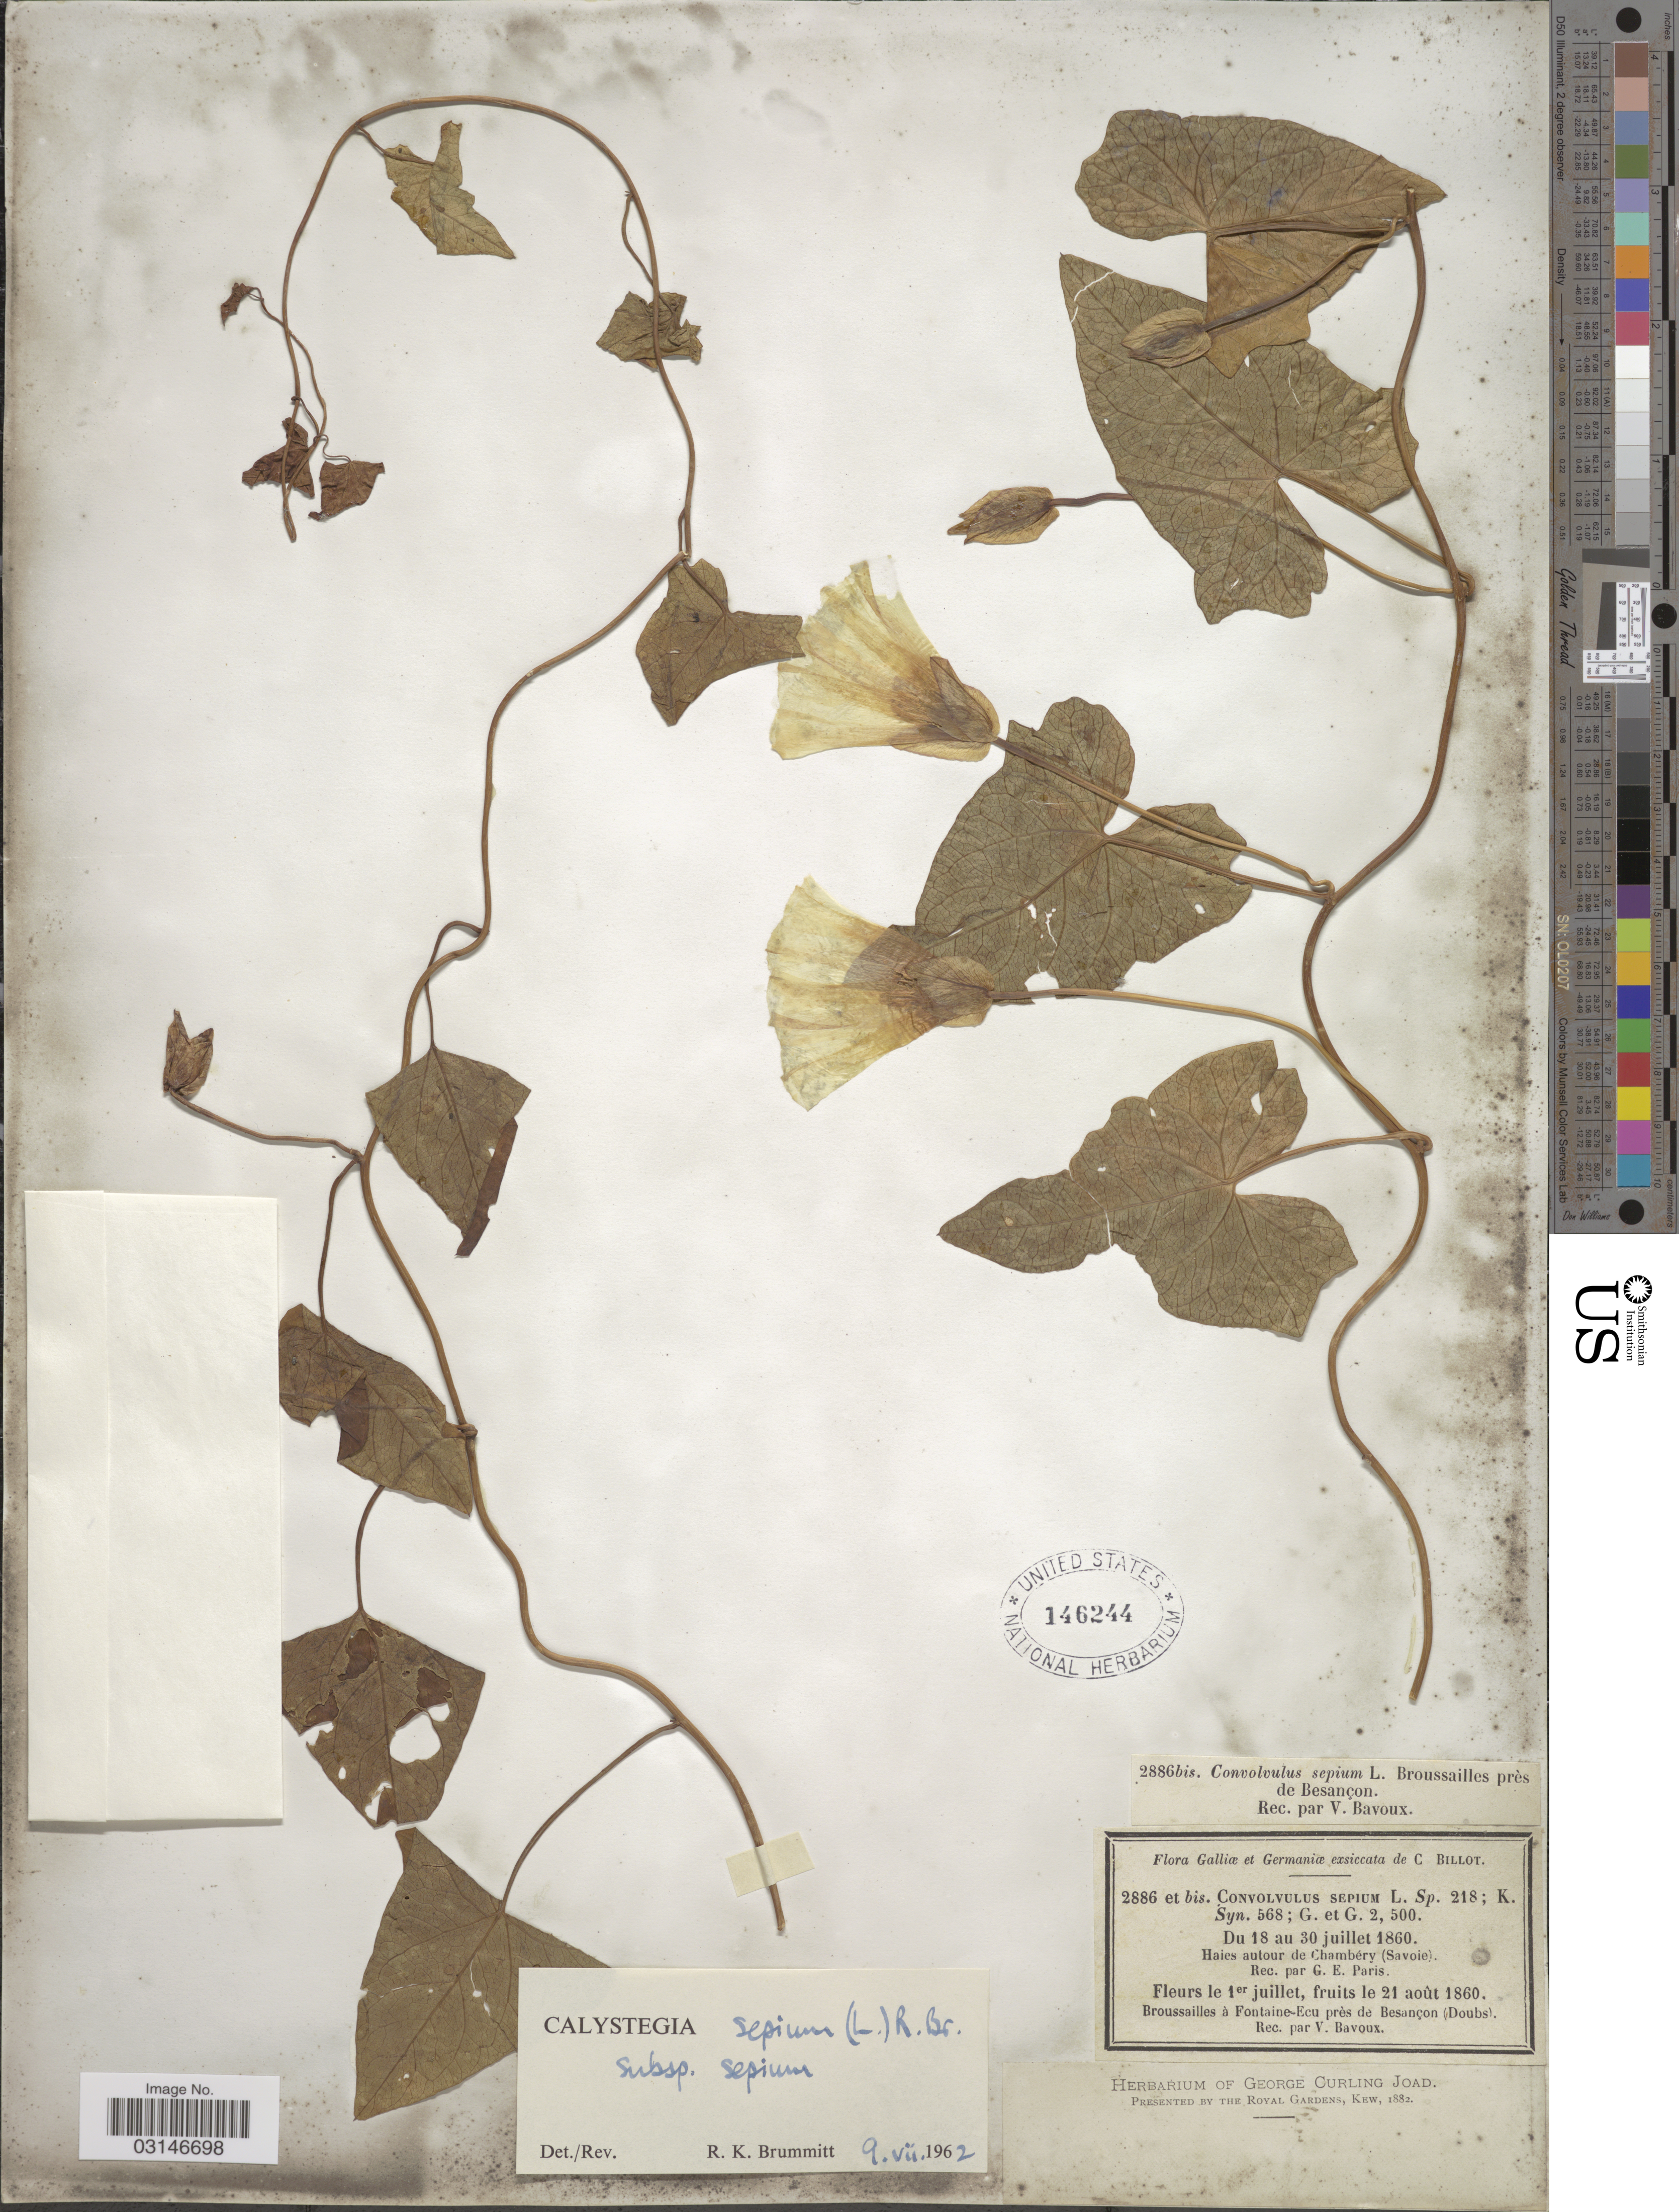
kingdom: Plantae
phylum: Tracheophyta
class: Magnoliopsida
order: Solanales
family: Convolvulaceae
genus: Calystegia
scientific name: Calystegia sepium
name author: (L.) R. Br.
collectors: G. Paris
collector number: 2886bis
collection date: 1860-07-18/1860-07-30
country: France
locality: Galliæ et Germaniæ. Haies autour de Chambéry (Savoie).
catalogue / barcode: US 146244